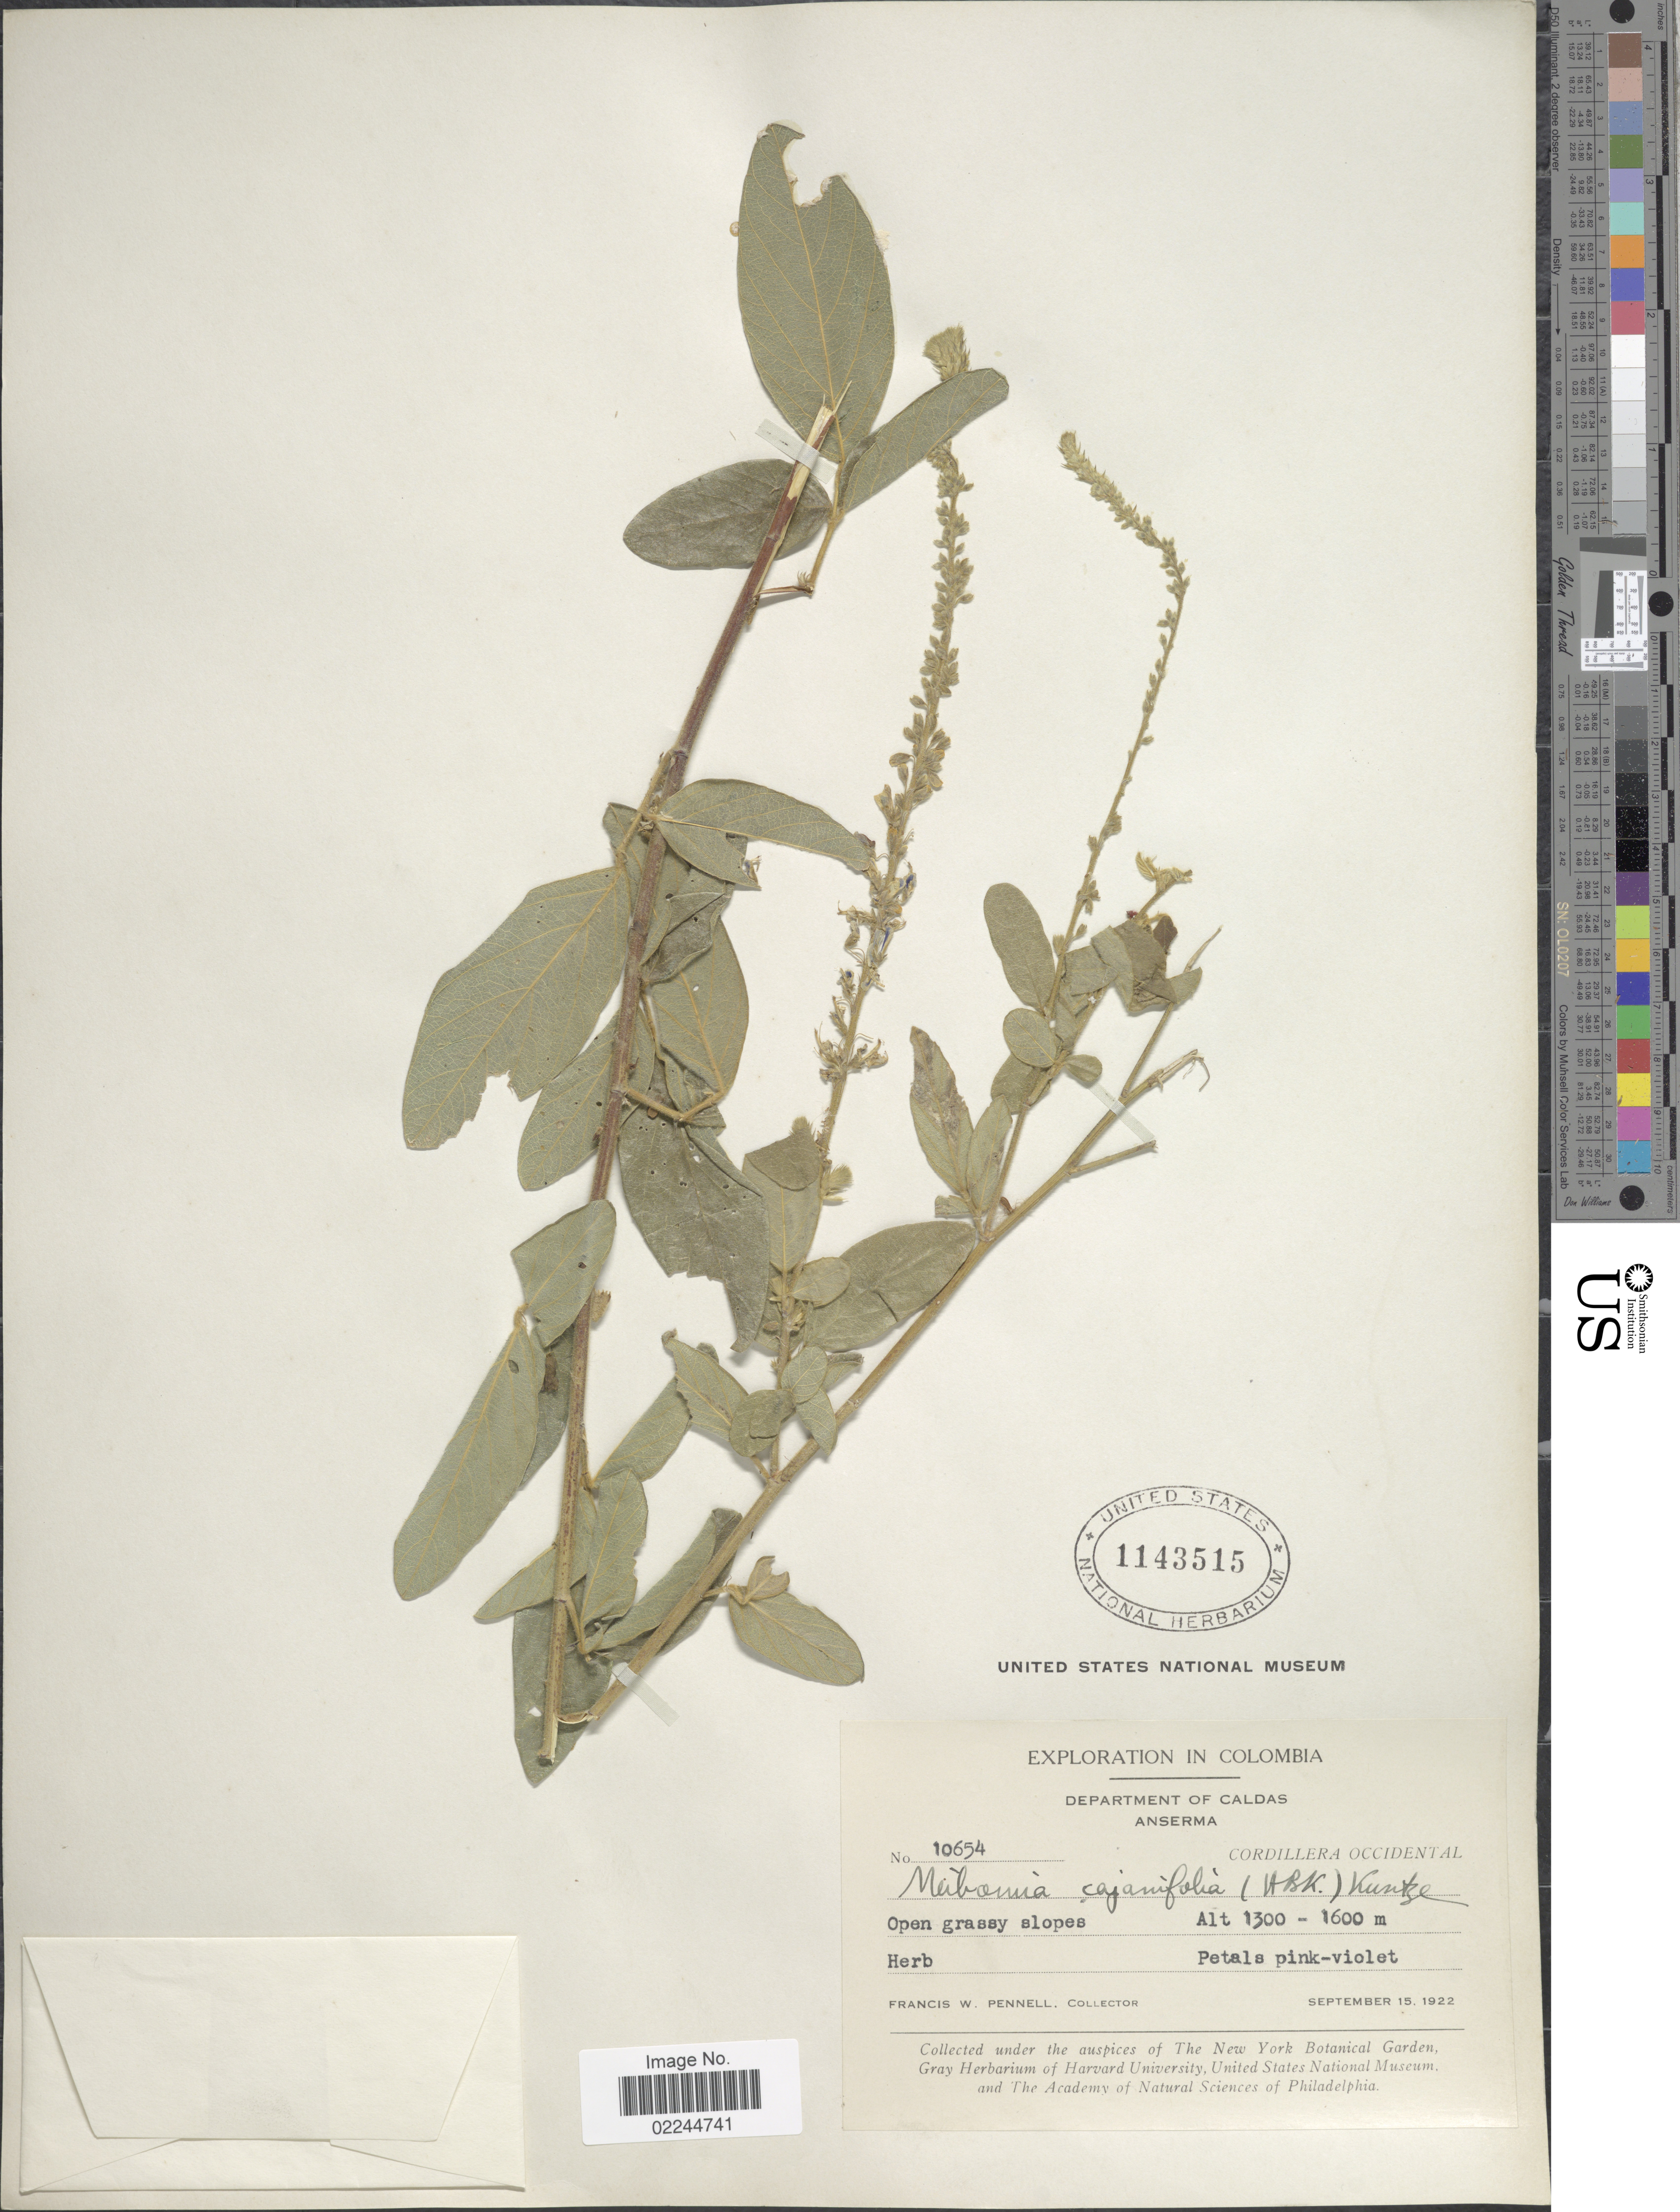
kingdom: Plantae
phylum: Tracheophyta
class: Magnoliopsida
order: Fabales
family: Fabaceae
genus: Desmodium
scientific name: Desmodium cajanifolium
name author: (Kunth) DC.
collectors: F. W. Pennell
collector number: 10654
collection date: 1922-09-15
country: Colombia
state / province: Caldas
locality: Anserma, Cordillera Occidental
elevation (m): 1300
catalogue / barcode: US 1143515